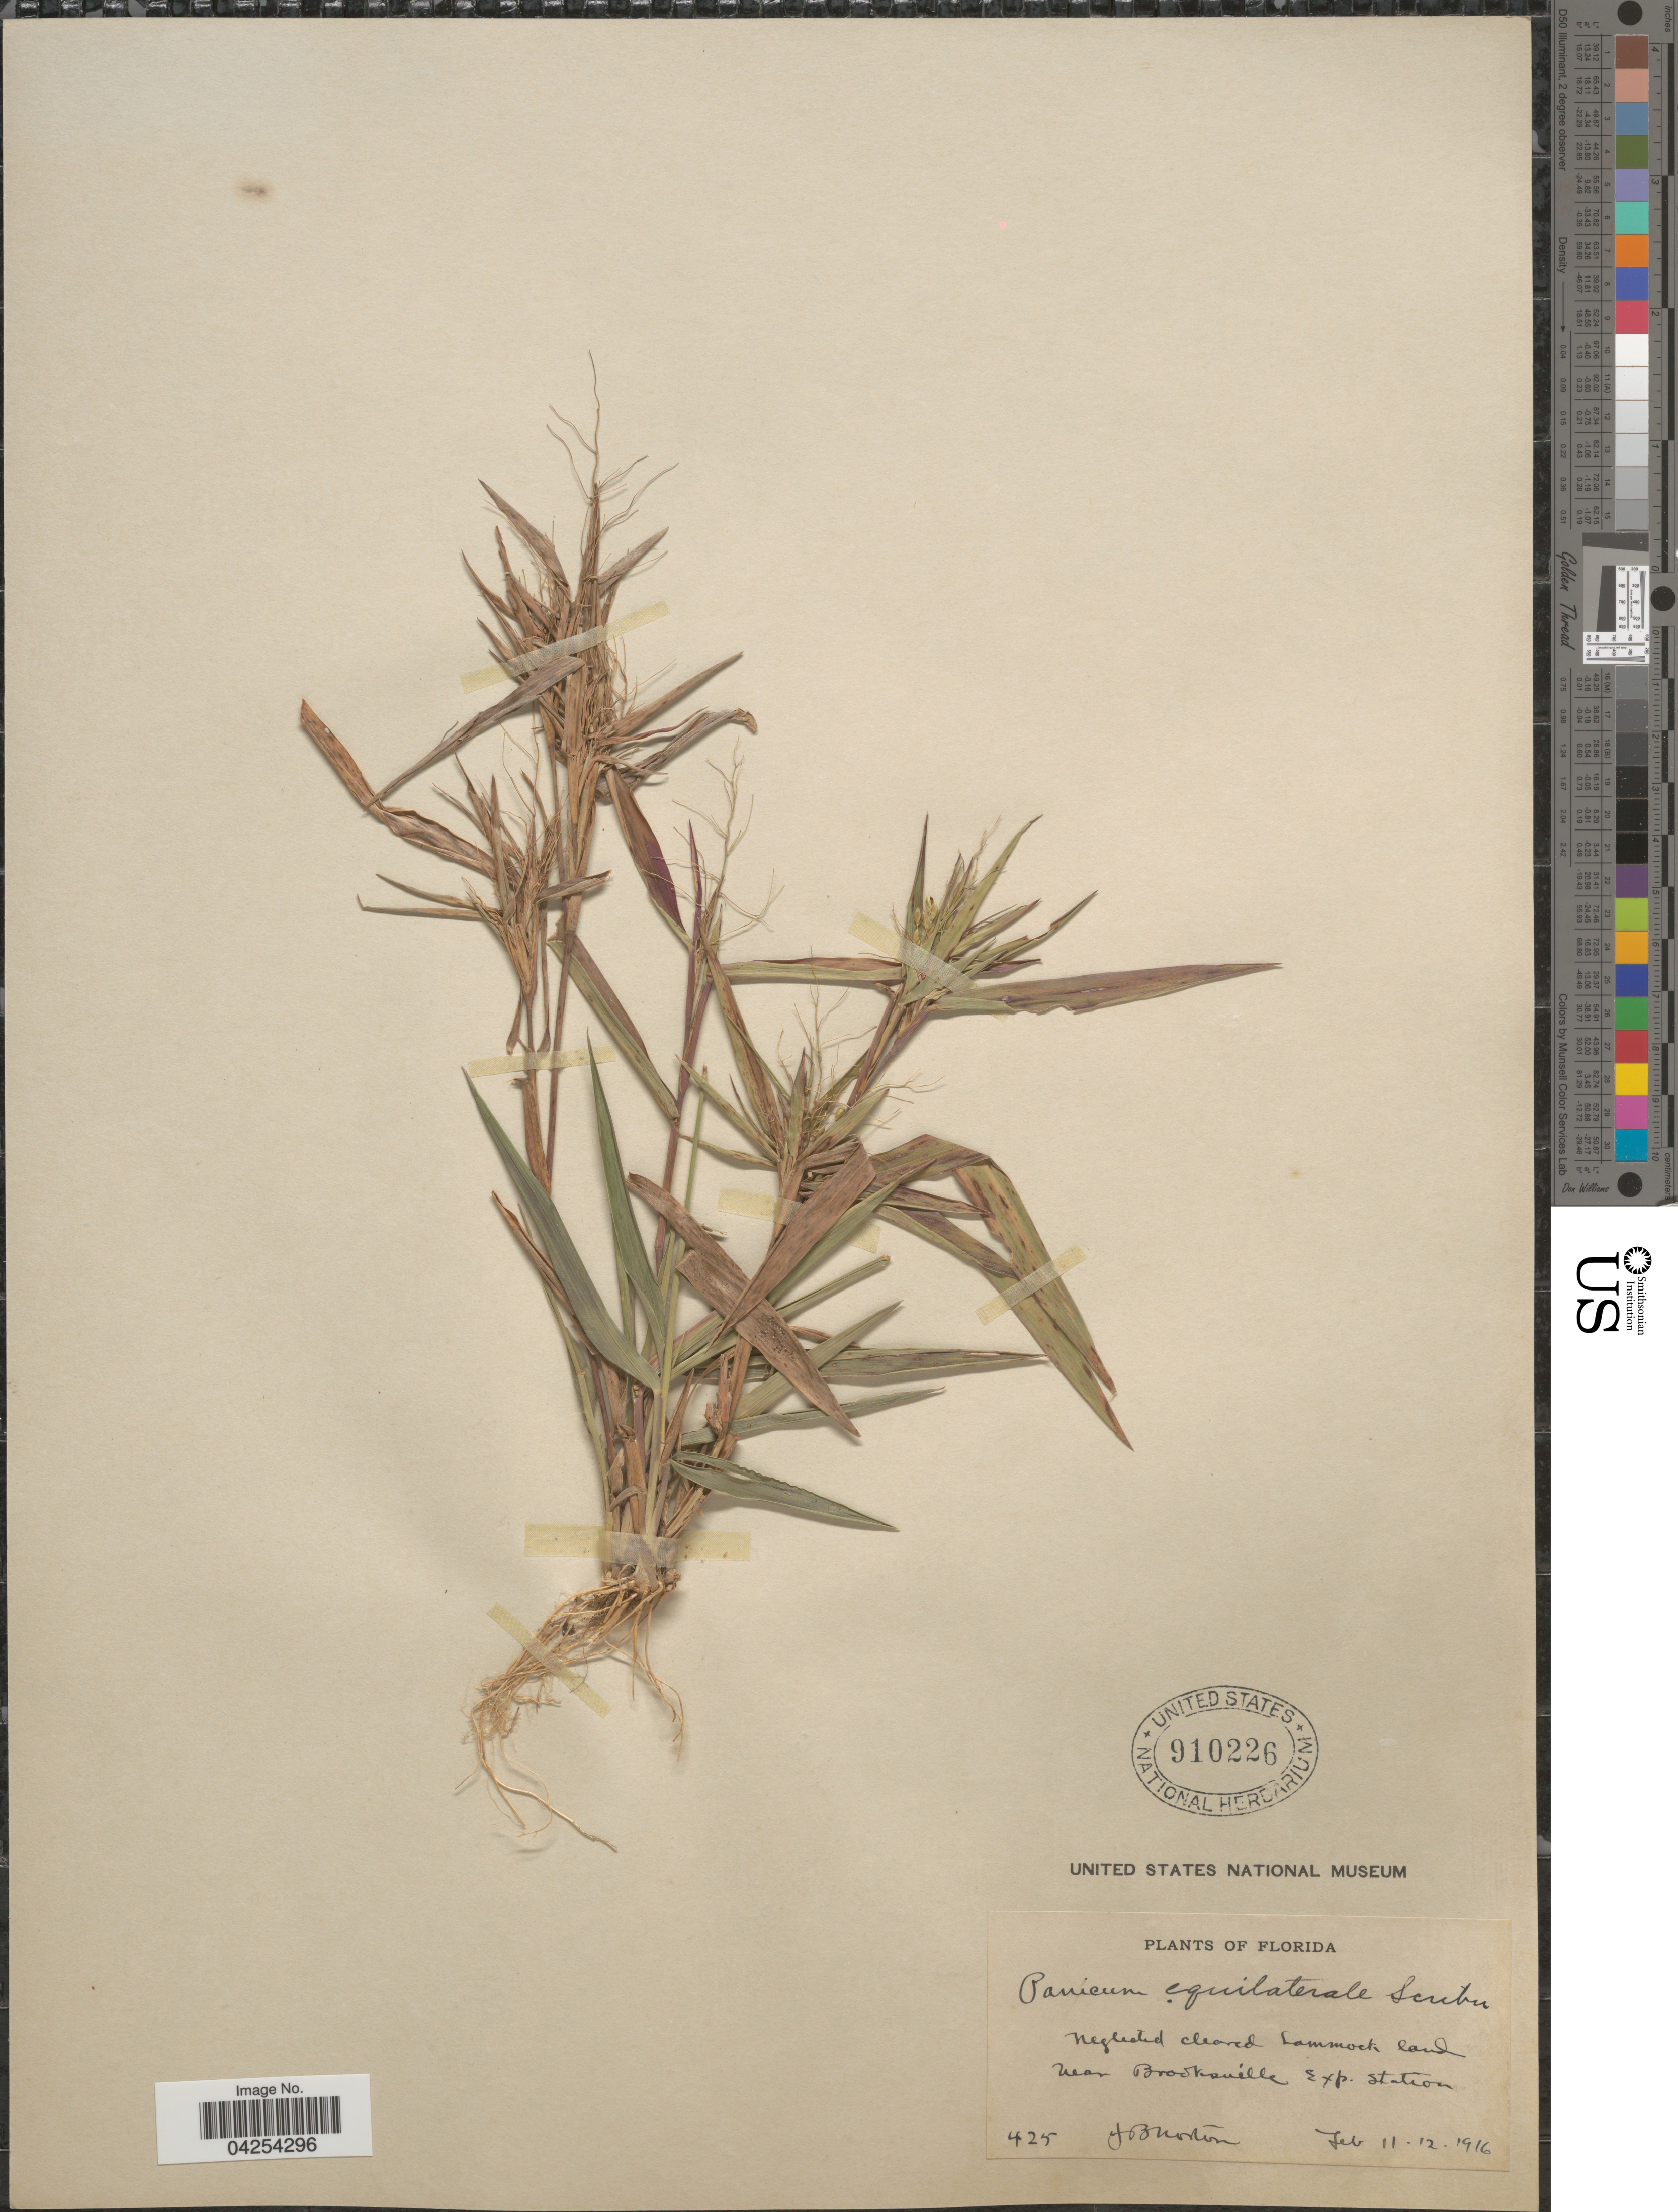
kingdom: Plantae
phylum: Tracheophyta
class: Liliopsida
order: Poales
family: Poaceae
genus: Dichanthelium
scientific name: Dichanthelium commutatum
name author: (Schult.) Gould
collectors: J. B. Norton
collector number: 425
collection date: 1916-02-11/1916-02-12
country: United States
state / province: Florida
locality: Neglected cleared hammock land near Brooksville Exp. Station.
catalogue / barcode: US 910226